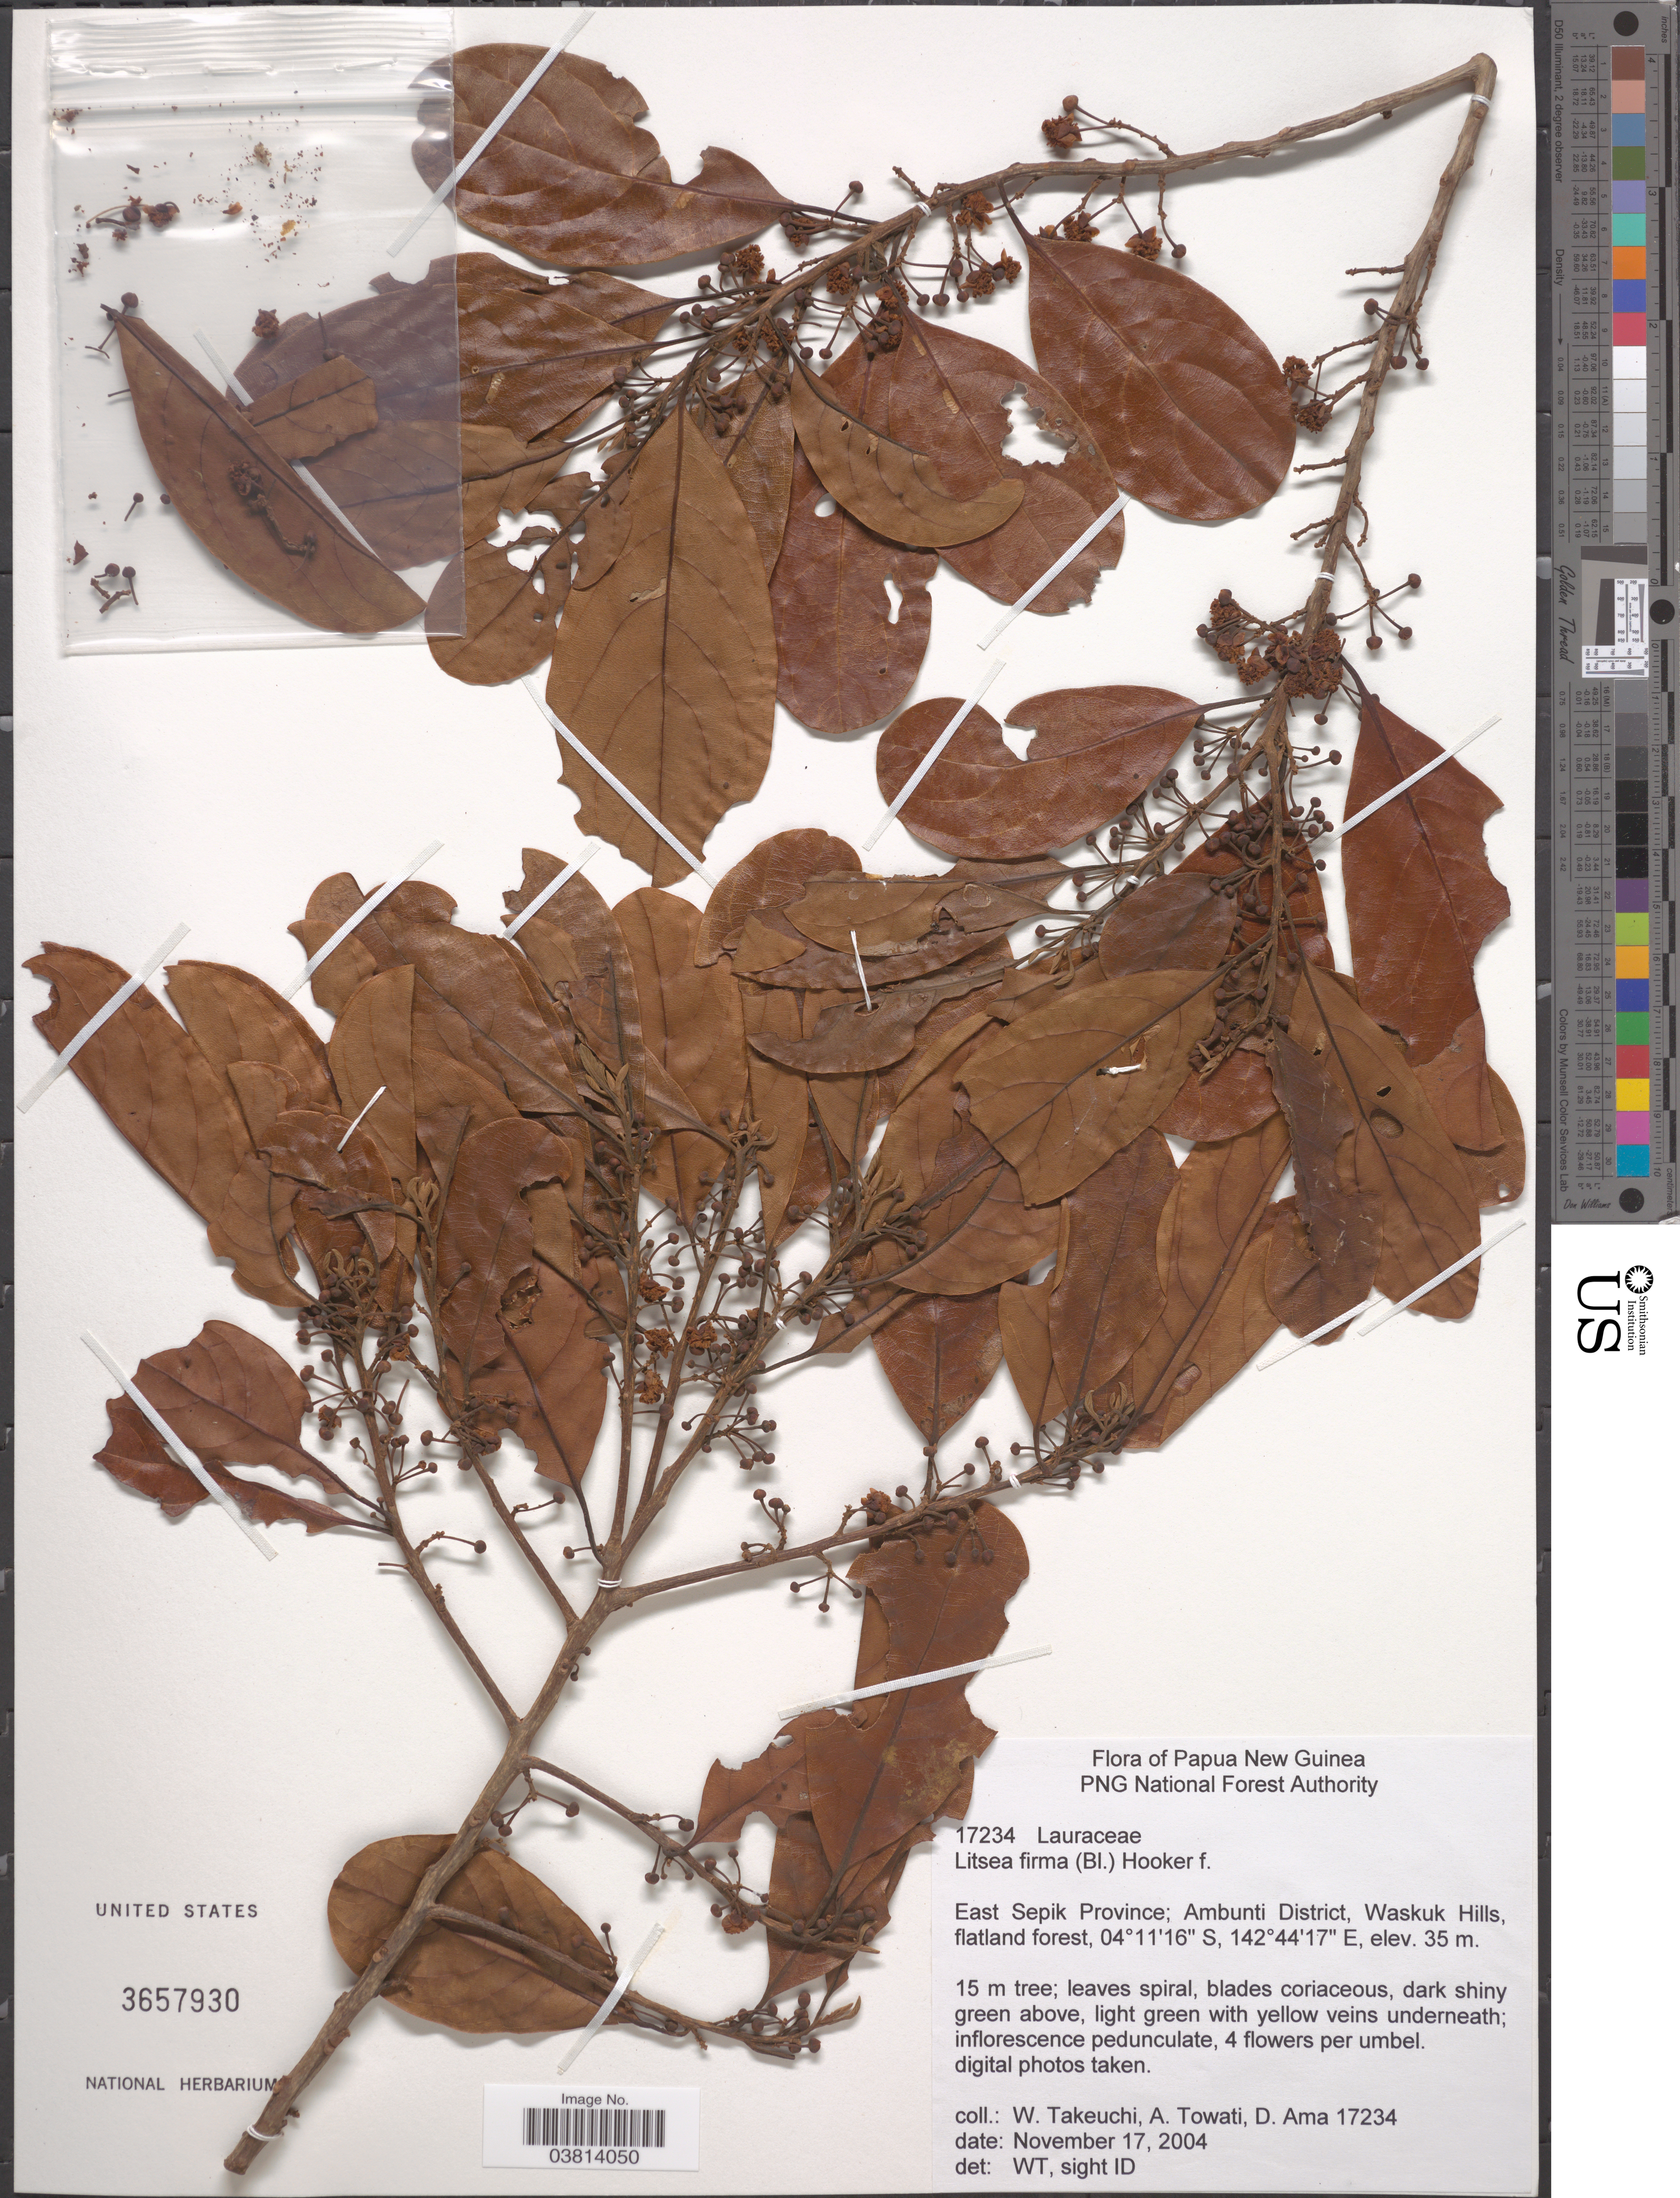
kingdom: Plantae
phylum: Tracheophyta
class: Magnoliopsida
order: Laurales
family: Lauraceae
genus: Litsea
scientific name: Litsea firma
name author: (Blume) Hook. f.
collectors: W. Takeuchi, A. Towati & D. Ama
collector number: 17234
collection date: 2004-11-17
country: Papua New Guinea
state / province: East Sepik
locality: Ambunti District, Waskuk Hills.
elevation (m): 35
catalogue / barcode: US 3657930